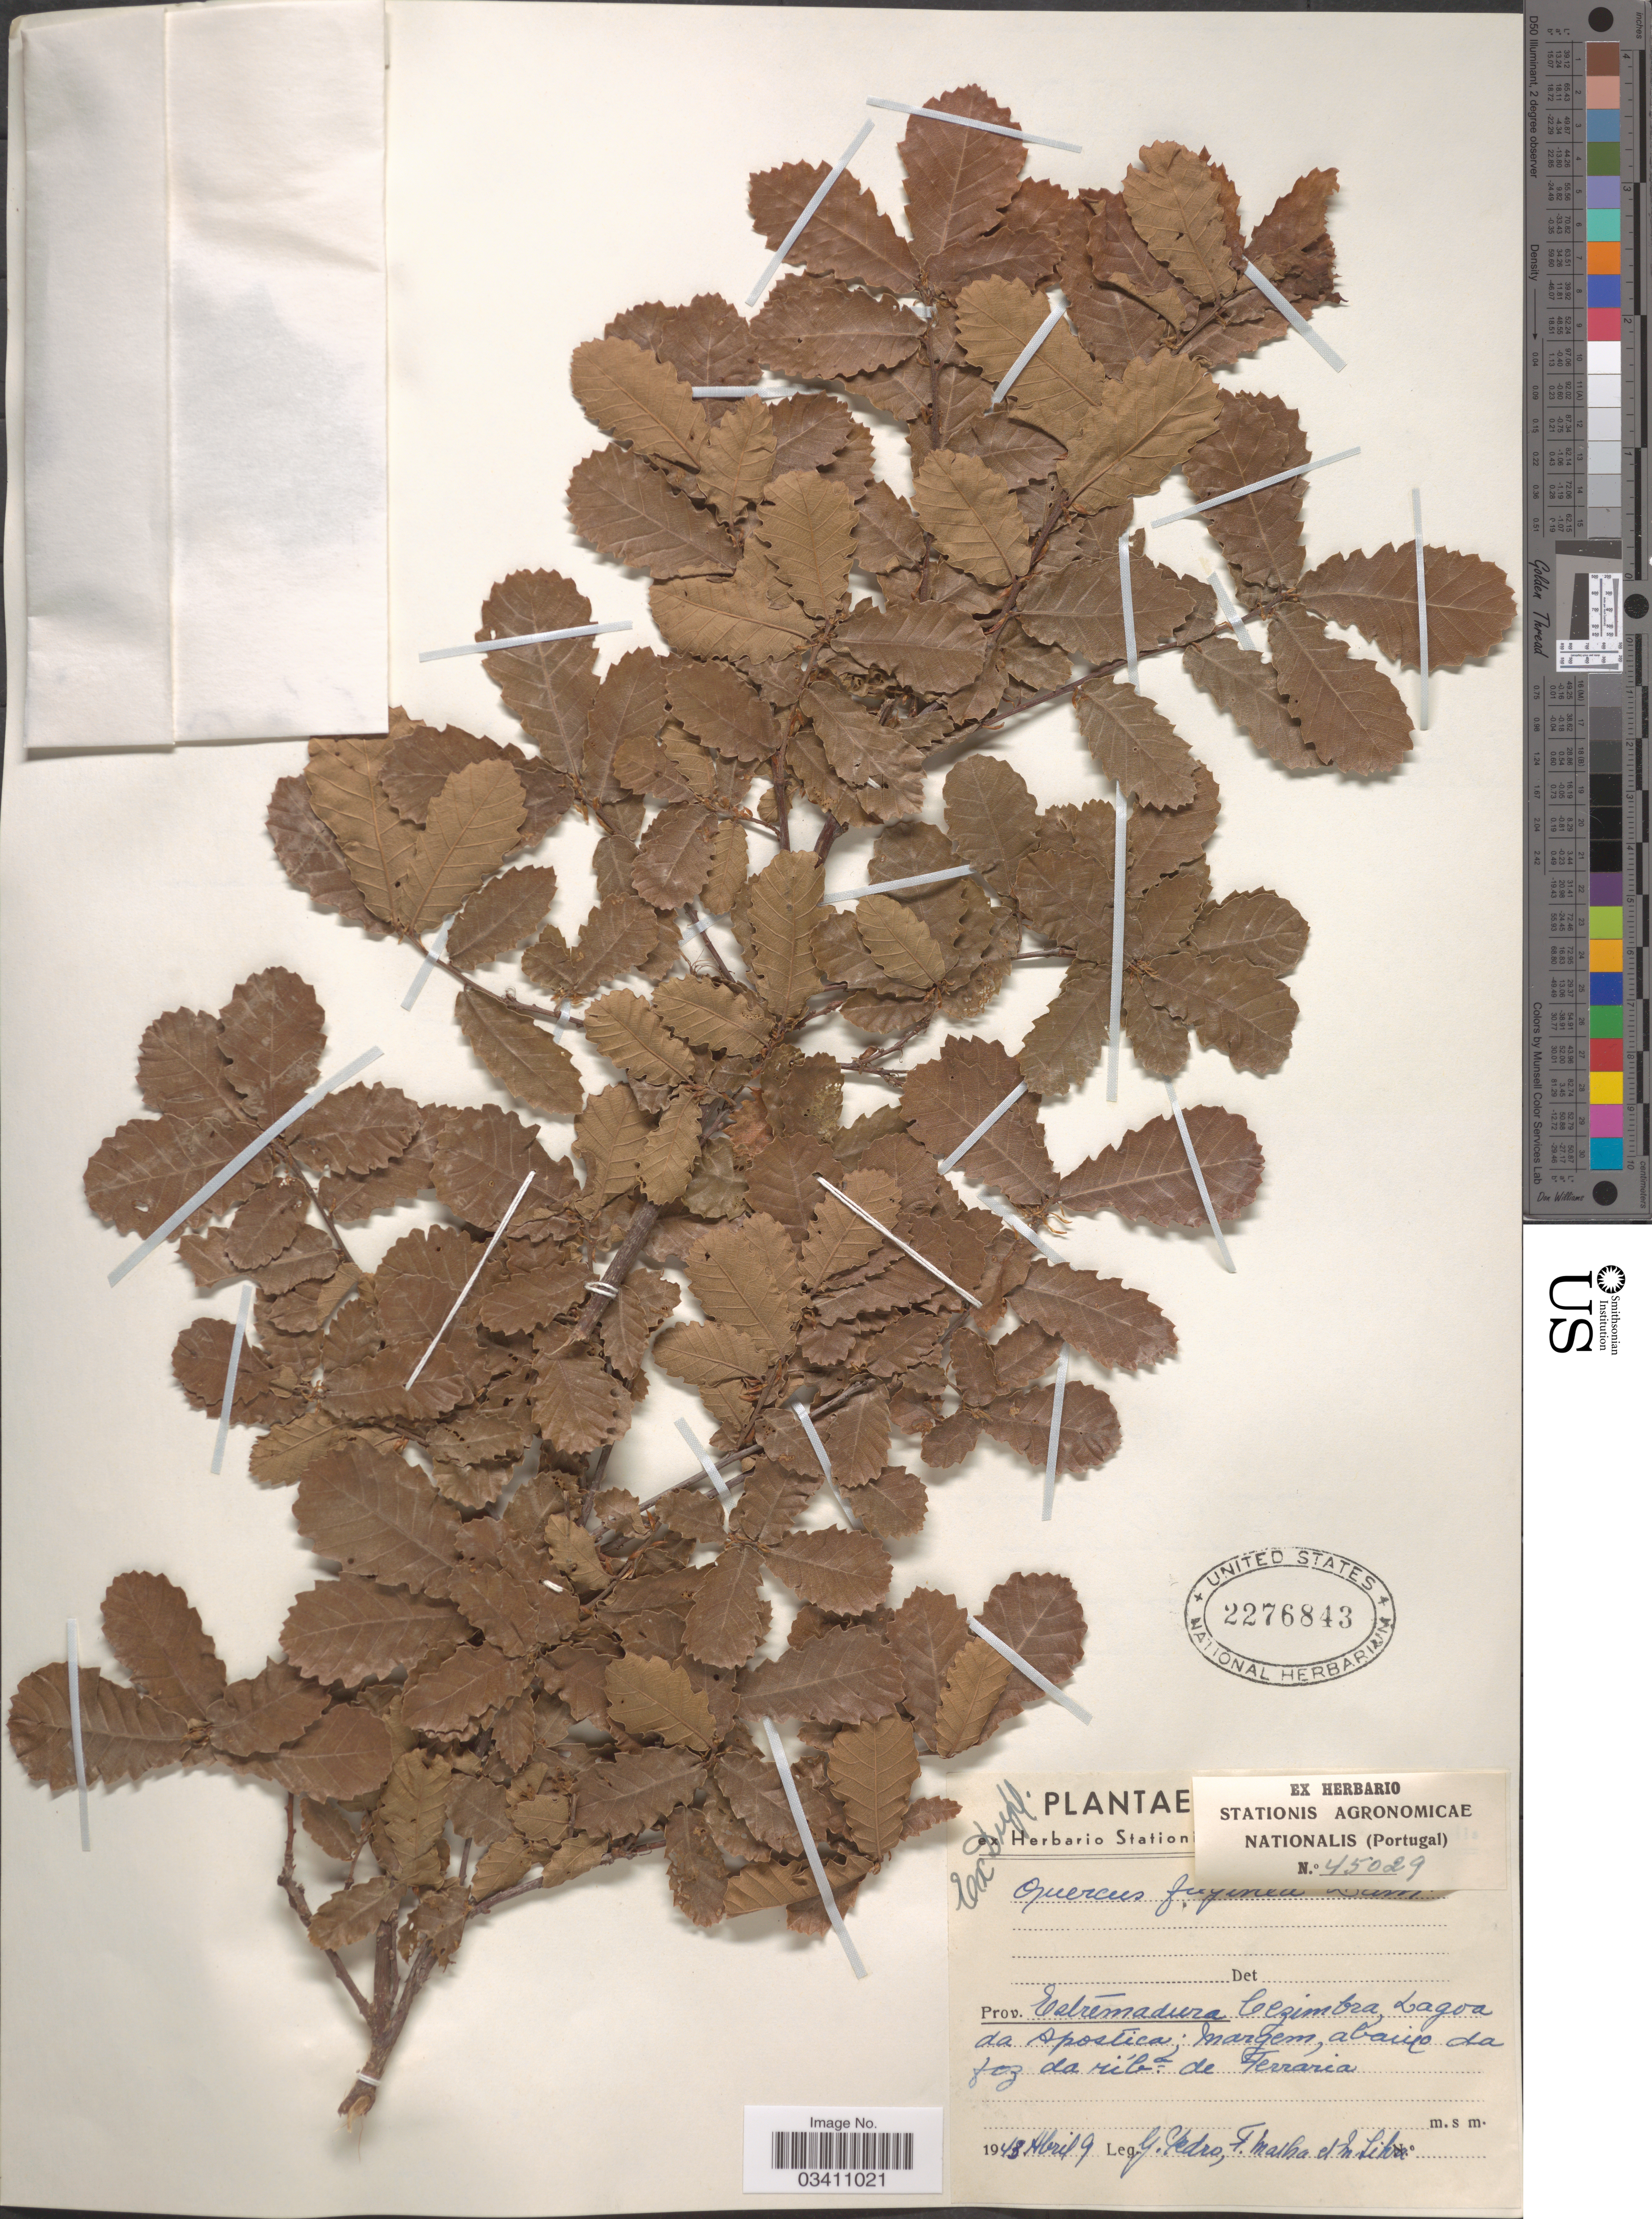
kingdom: Plantae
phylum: Tracheophyta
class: Magnoliopsida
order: Fagales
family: Fagaceae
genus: Quercus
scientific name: Quercus faginea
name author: Lam.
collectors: G. Pedro, F. Masha & M. Silva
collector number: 45029?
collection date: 1943-04-09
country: Portugal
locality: Prov. Estrémadura. Cezimbra, Lagoa da Apostica; margem, abaino da foz da riba de Terraria.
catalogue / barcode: US 2276843